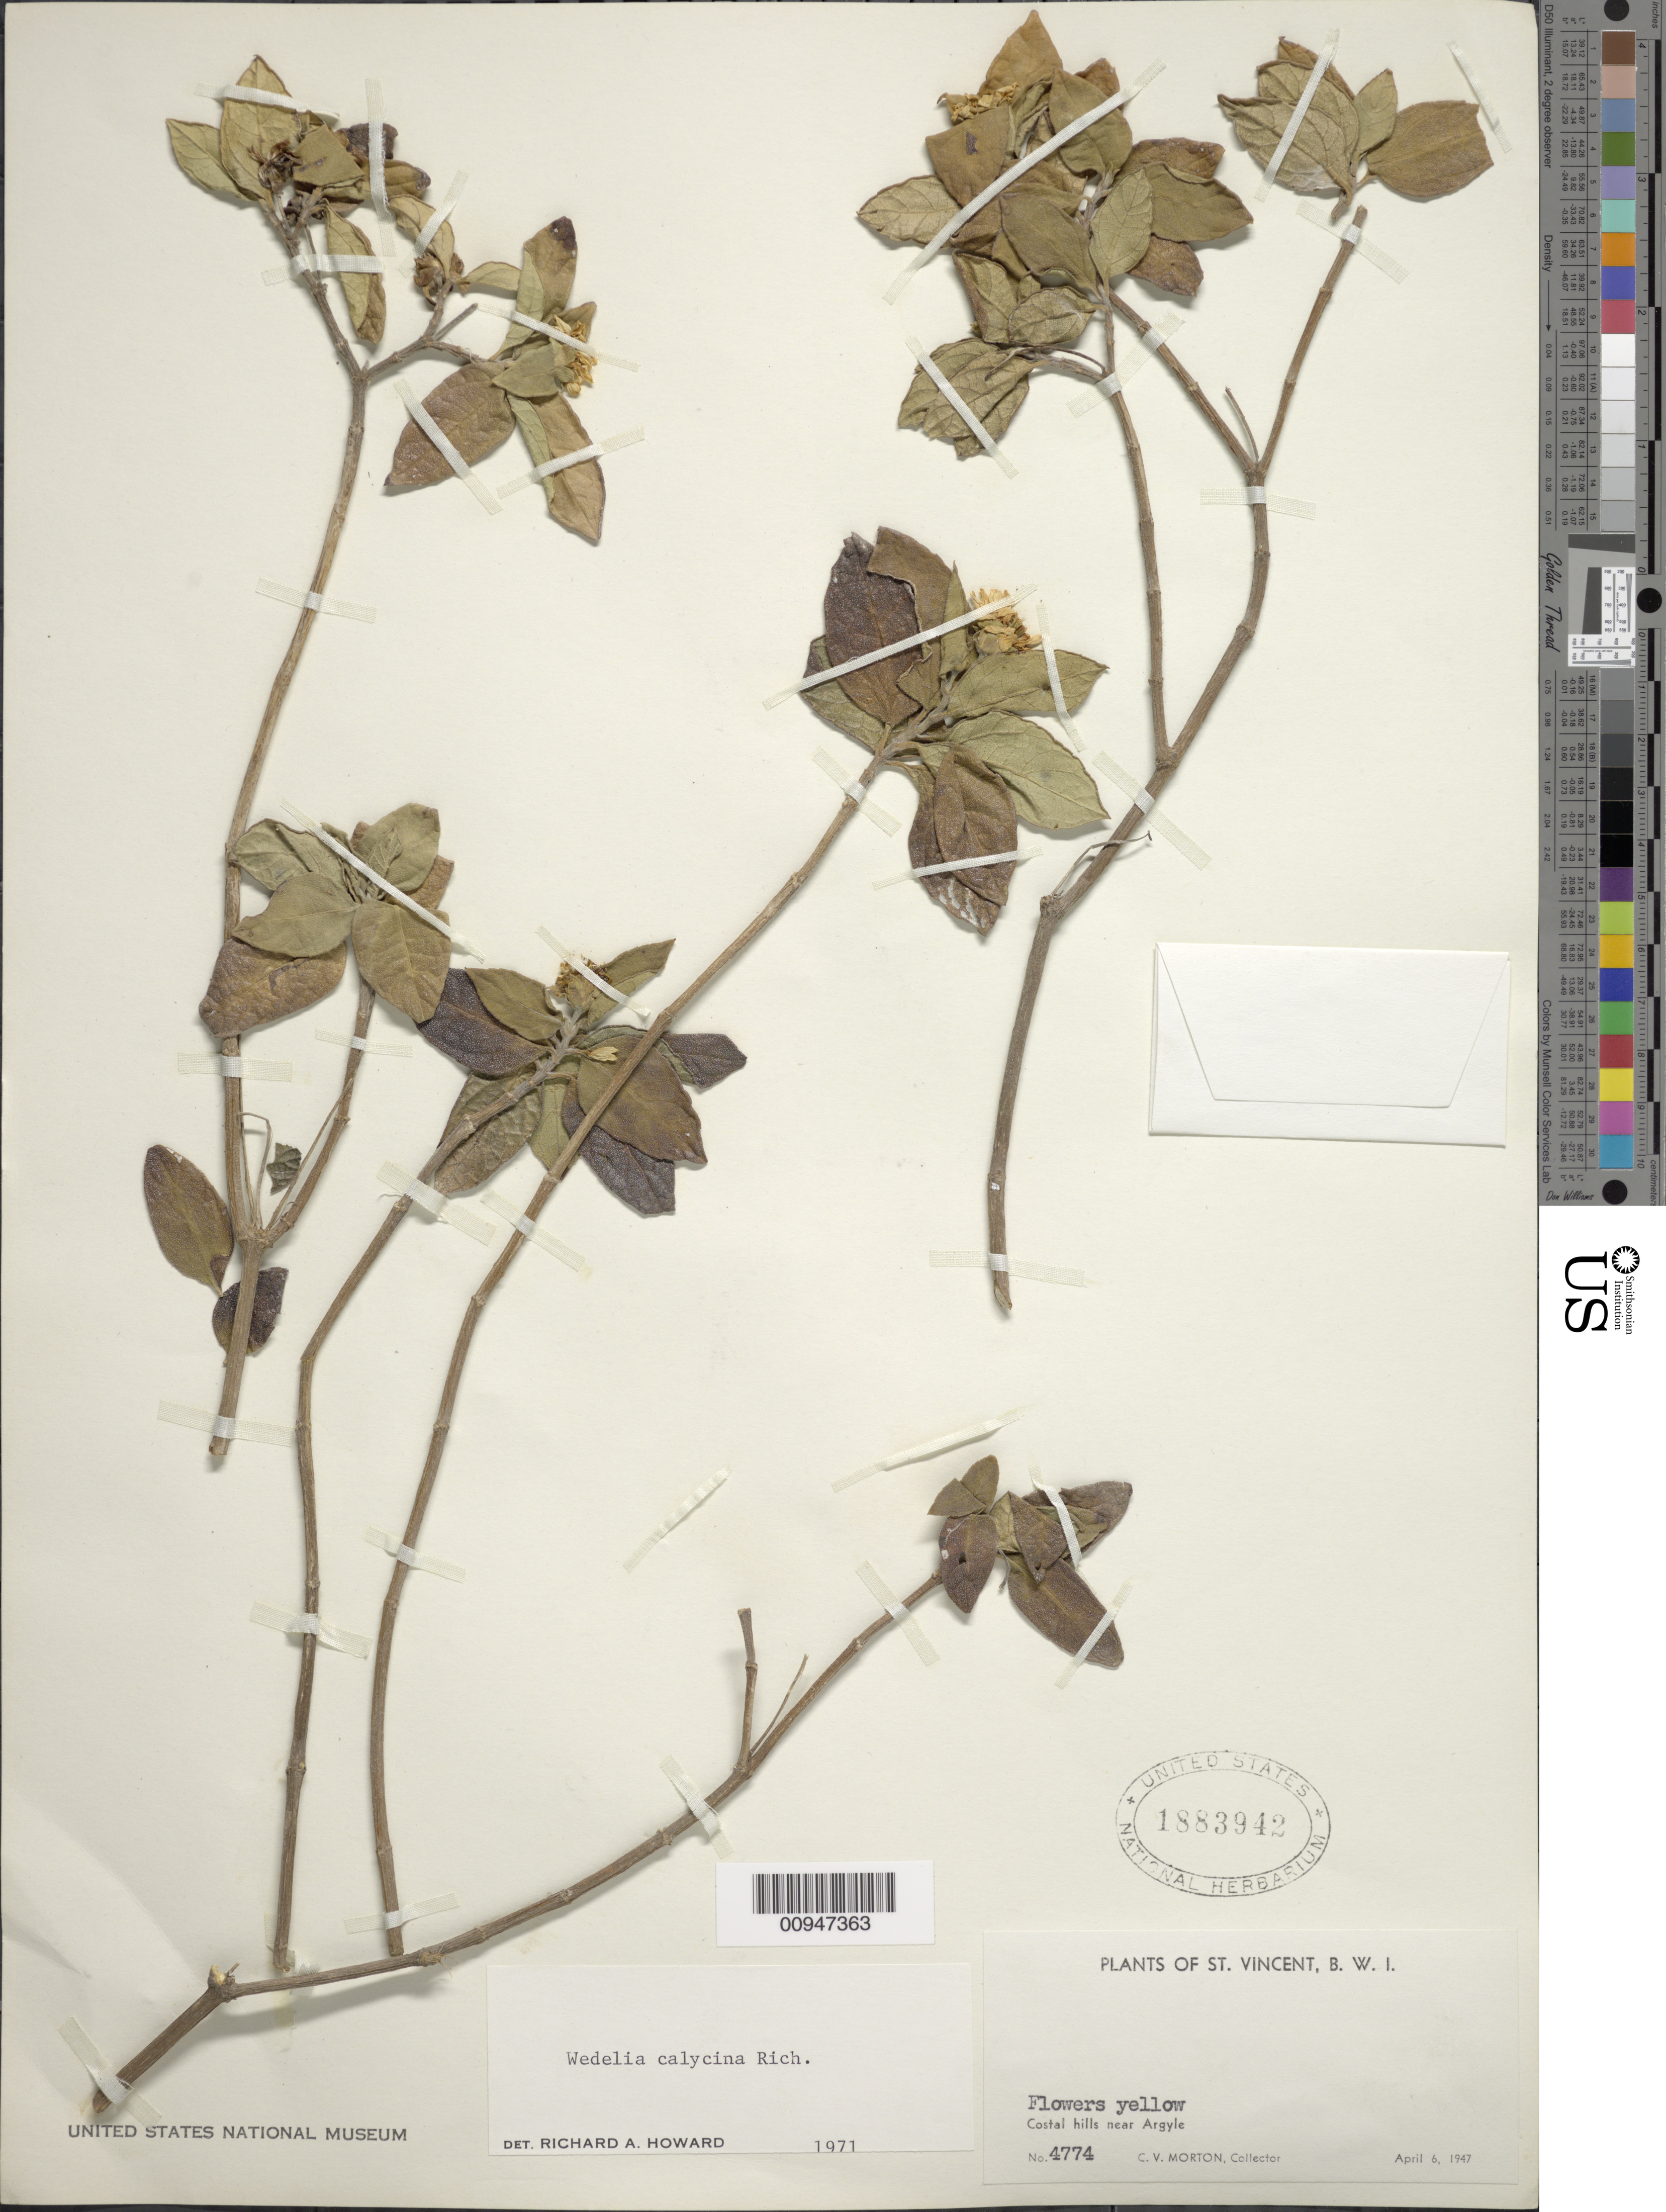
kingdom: Plantae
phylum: Tracheophyta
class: Magnoliopsida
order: Asterales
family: Asteraceae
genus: Wedelia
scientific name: Wedelia calycina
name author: Rich.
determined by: Howard, R. A.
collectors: C. V. Morton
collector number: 4774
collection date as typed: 06 Apr 1947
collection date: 1947-04-06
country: St. Vincent - Grenadines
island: St. Vincent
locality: Coastal hills near Argyle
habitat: Coastal hills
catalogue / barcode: US 1883942